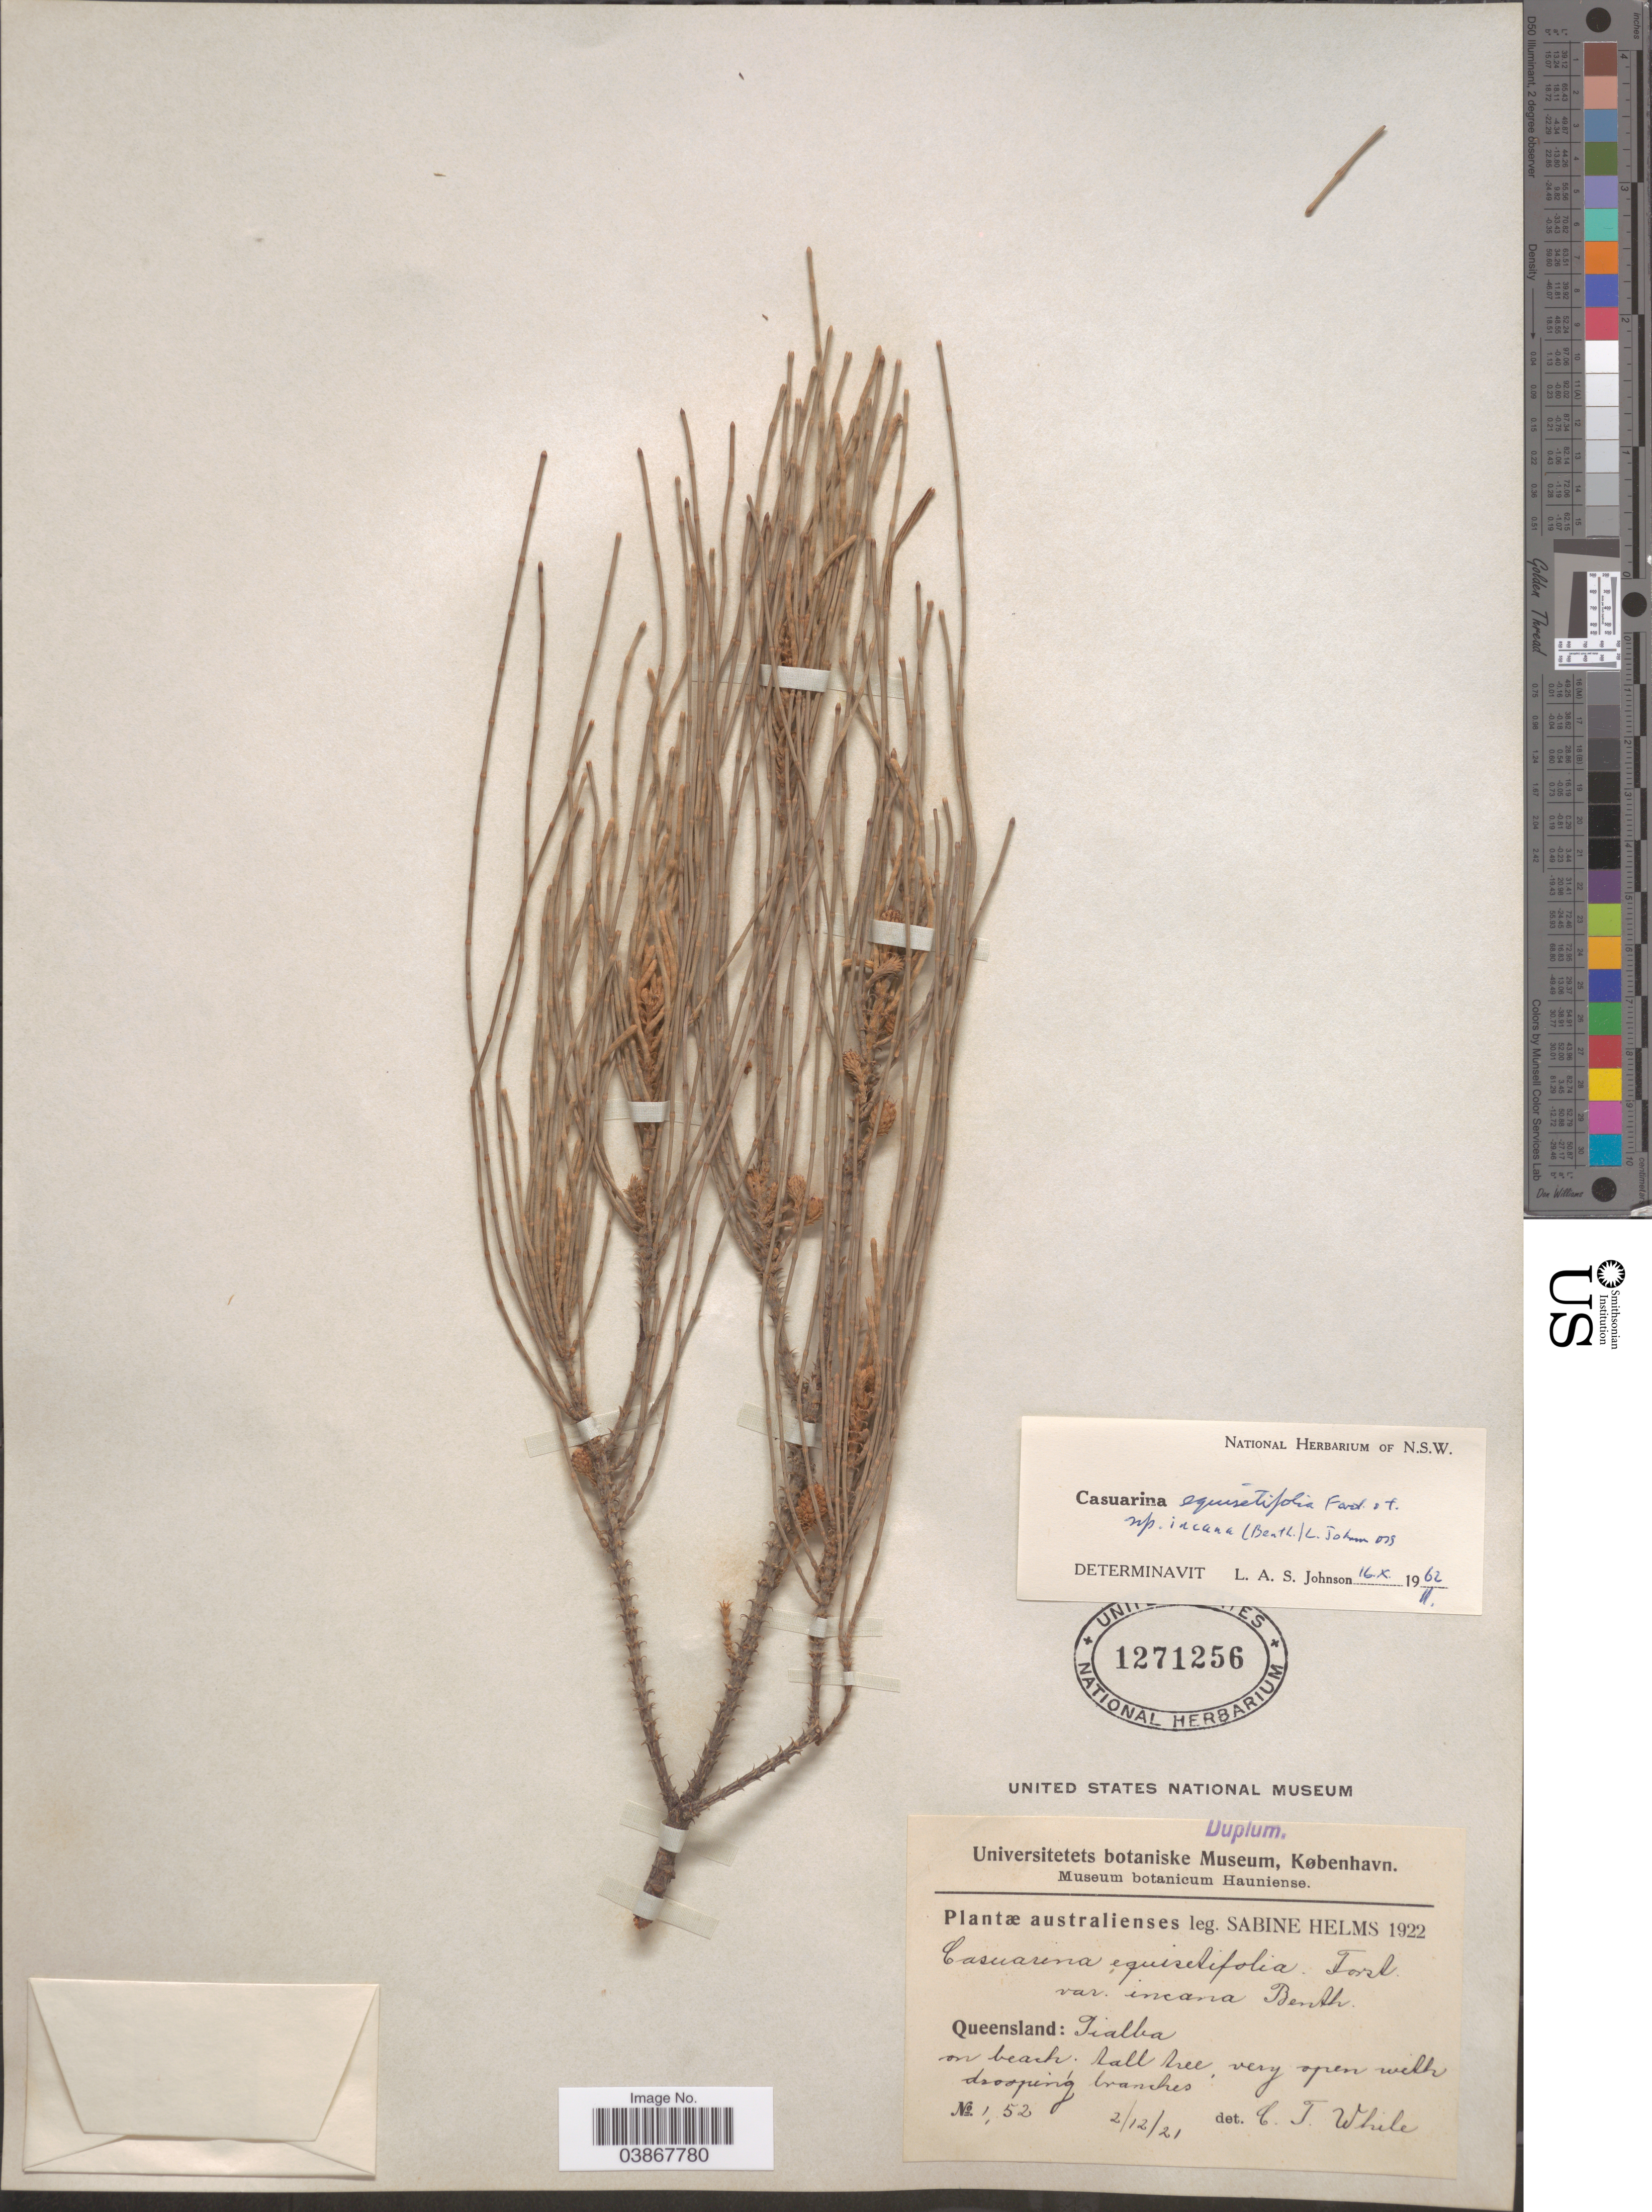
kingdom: Plantae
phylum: Tracheophyta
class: Magnoliopsida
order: Fagales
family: Casuarinaceae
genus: Casuarina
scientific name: Casuarina equisetifolia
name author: L.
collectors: S. Helms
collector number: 152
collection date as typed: Transcribed d/m/y: 2/12/21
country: Australia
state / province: Queensland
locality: Tialba.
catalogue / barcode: US 1271256